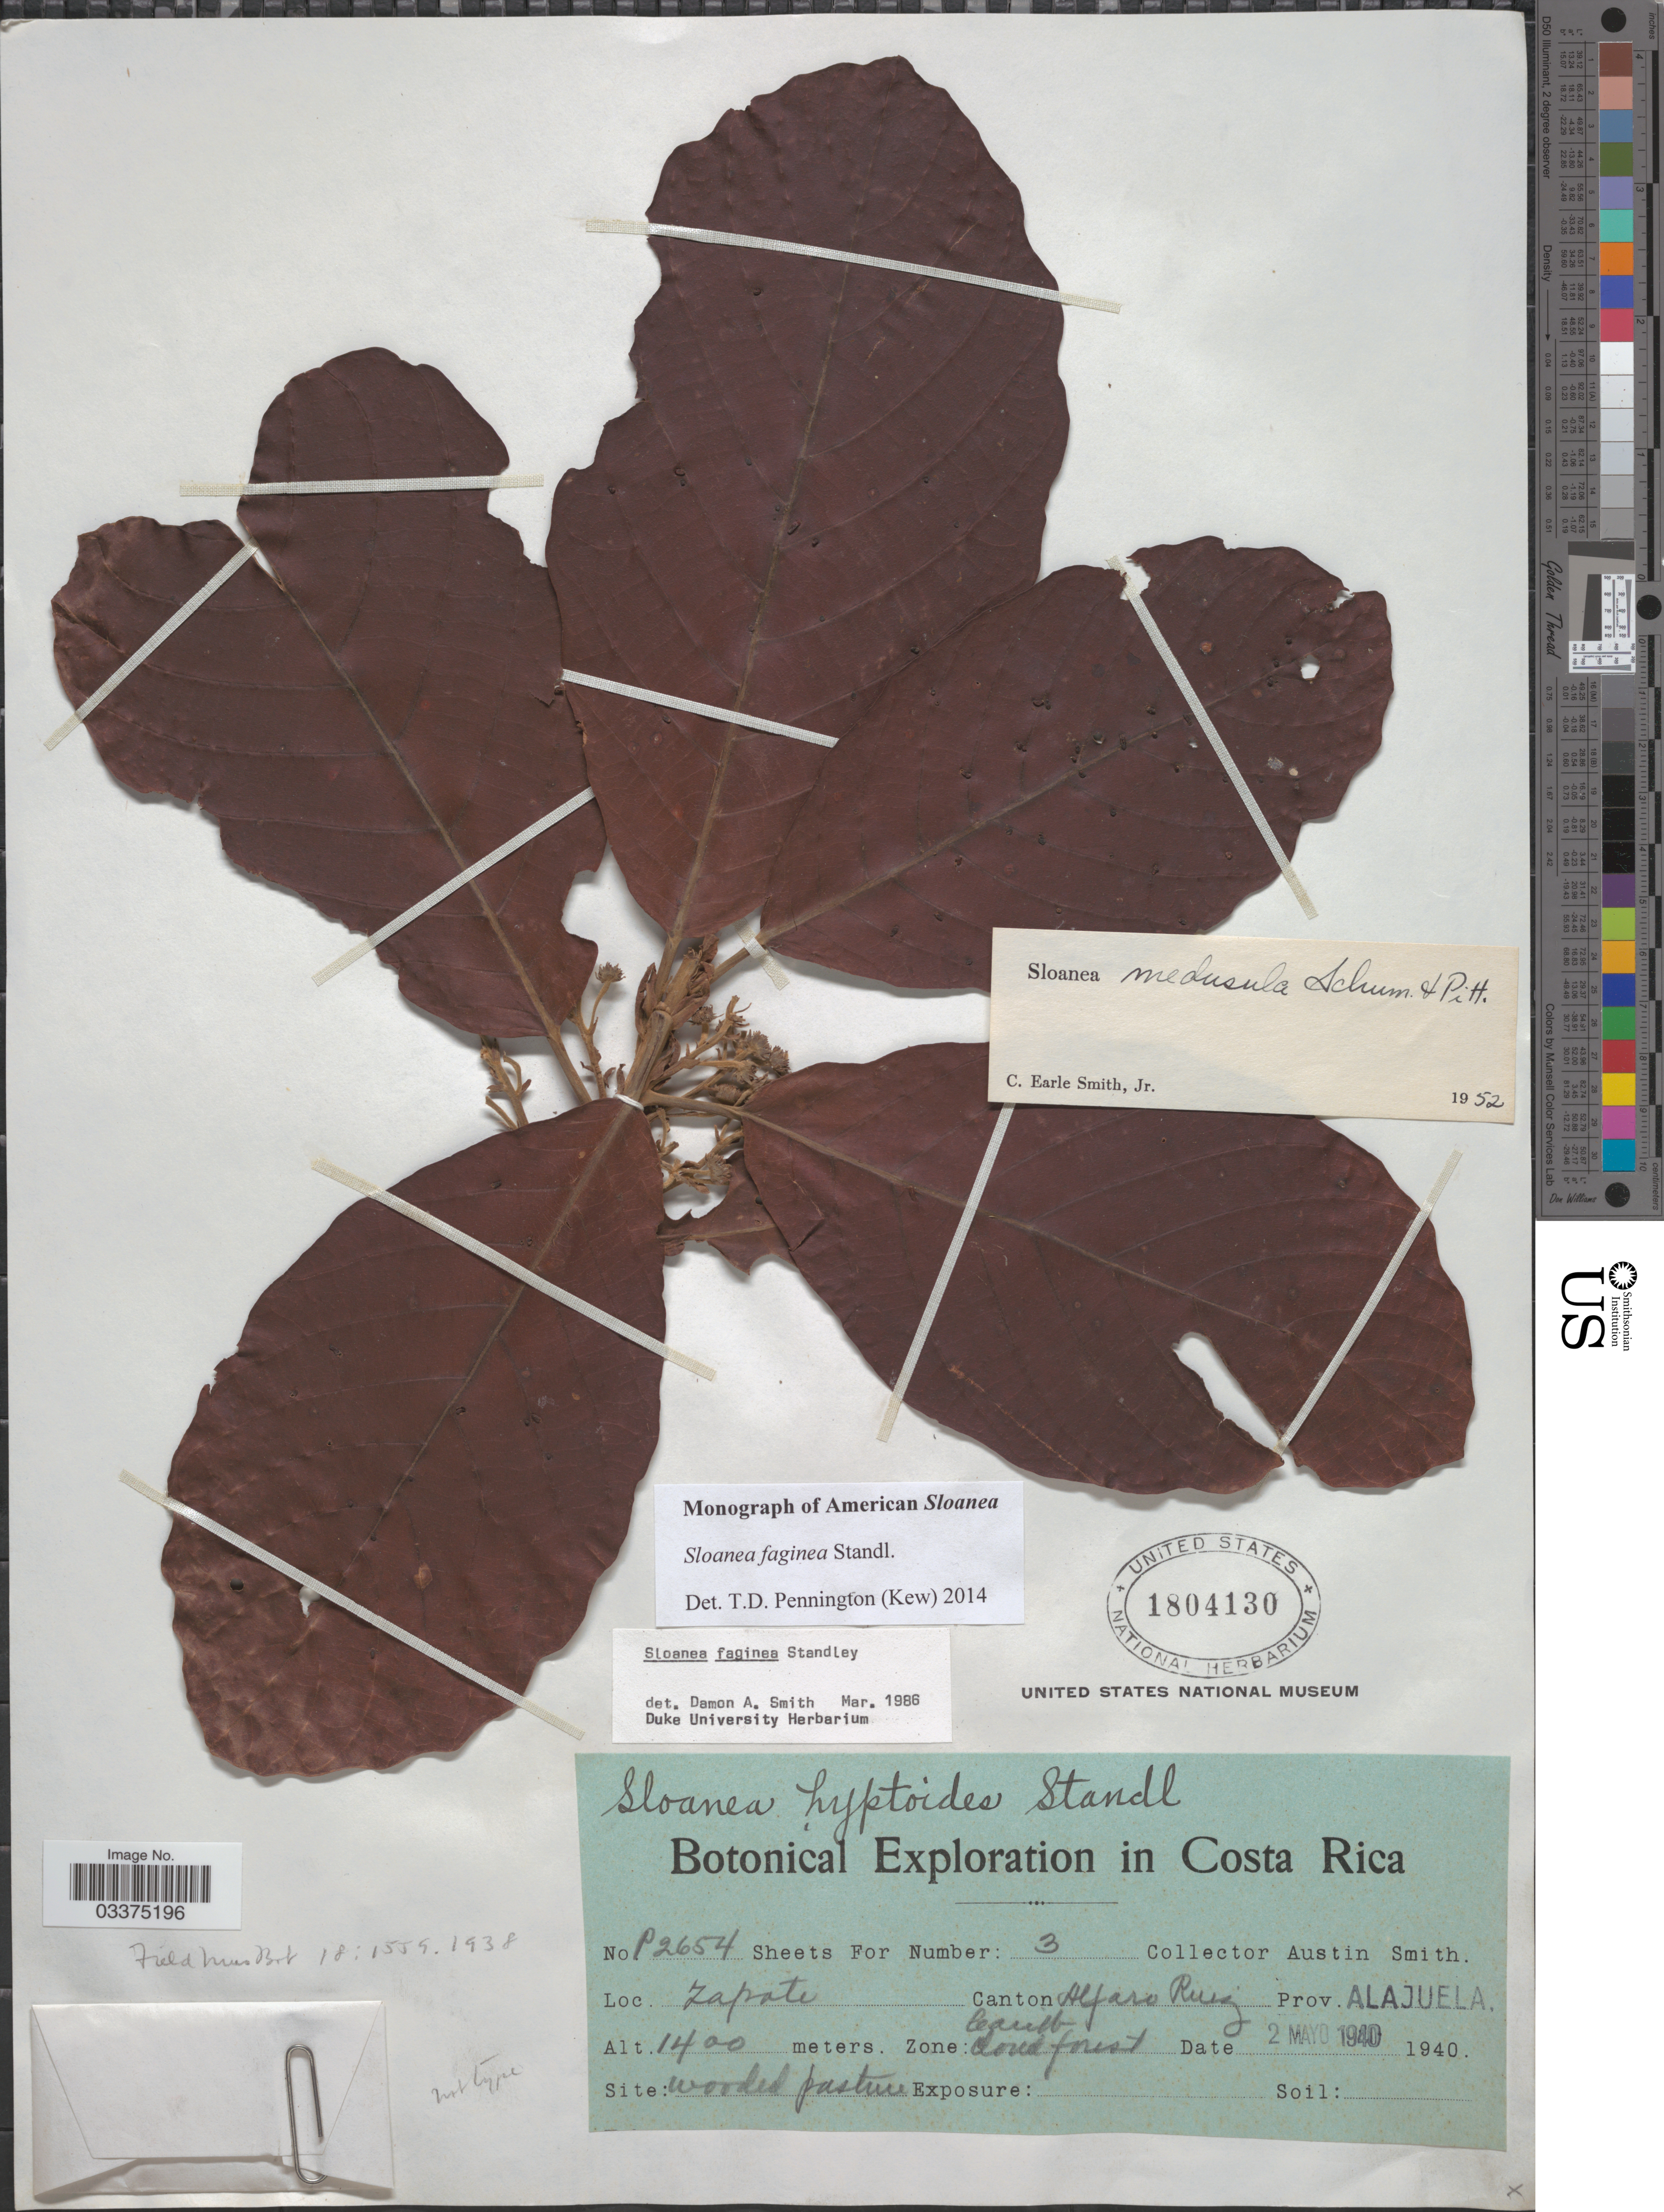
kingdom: Plantae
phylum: Tracheophyta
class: Magnoliopsida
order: Oxalidales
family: Elaeocarpaceae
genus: Sloanea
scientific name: Sloanea faginea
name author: Standl.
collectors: Aust P. Smith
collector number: P2654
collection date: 1940-05-02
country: Costa Rica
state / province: Alajuela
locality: Zapate. Canton Alfaro Ruiz.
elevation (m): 1400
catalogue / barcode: US 1804130